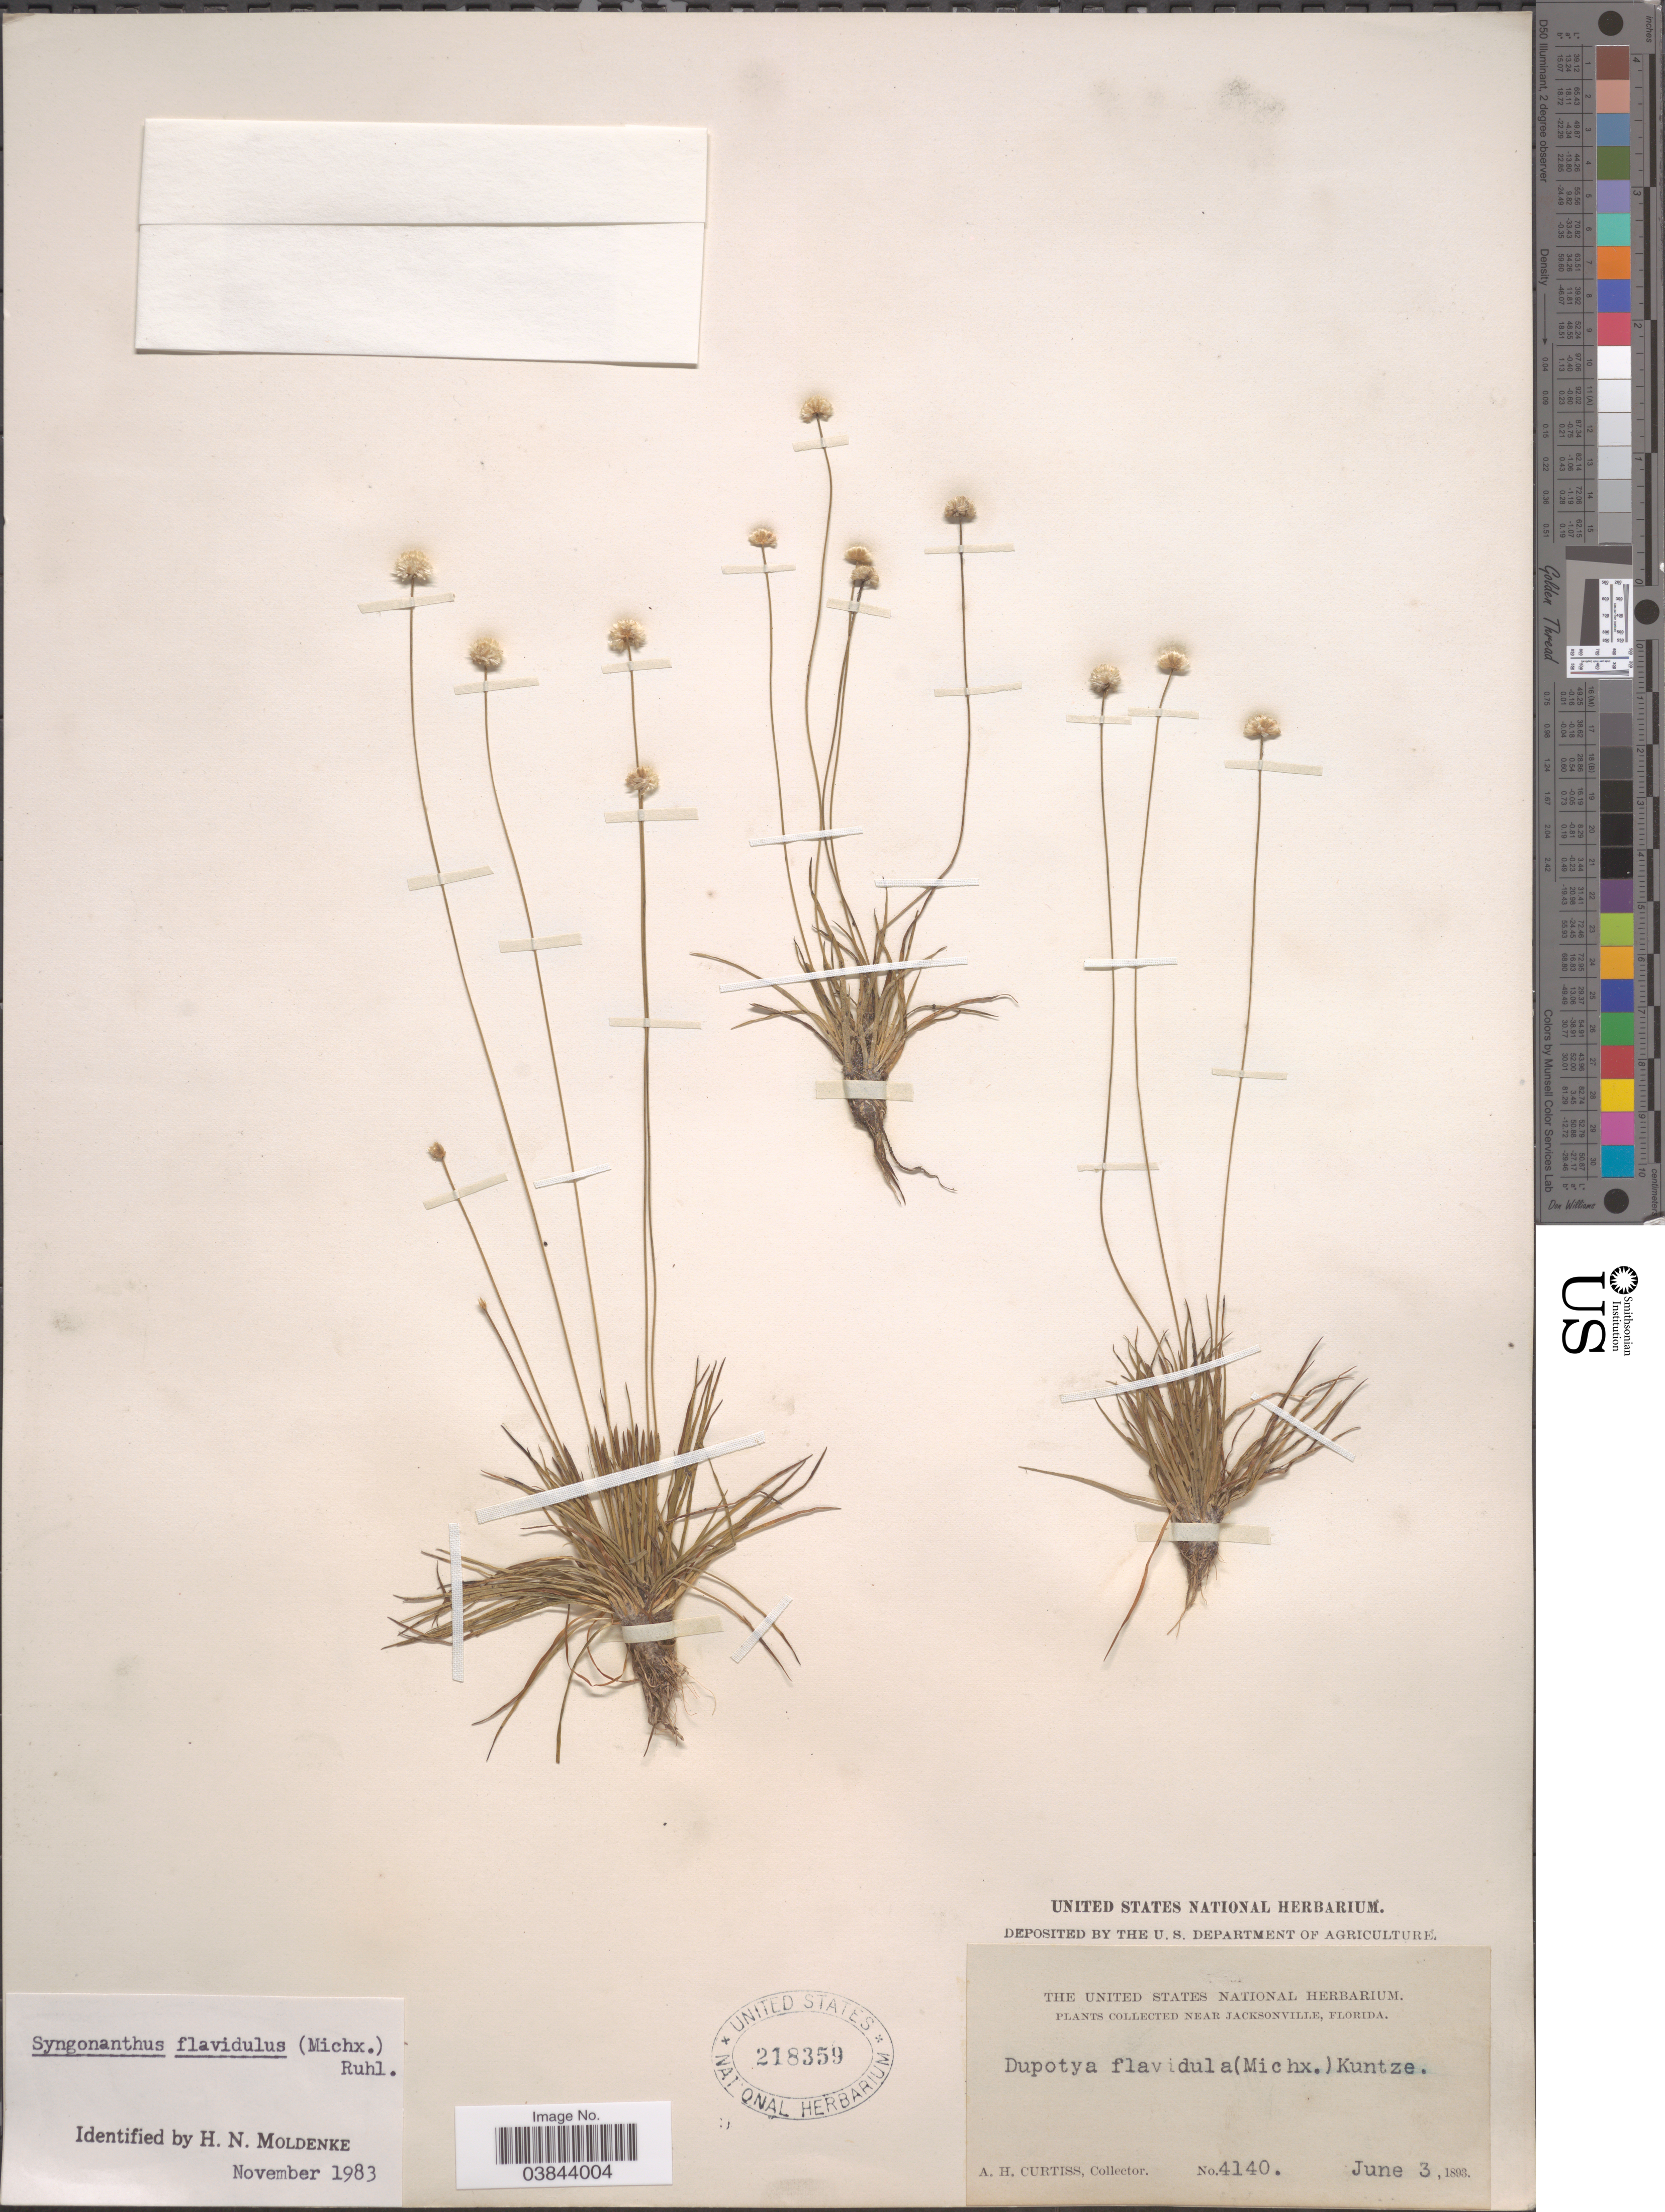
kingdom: Plantae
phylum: Tracheophyta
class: Liliopsida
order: Poales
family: Eriocaulaceae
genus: Syngonanthus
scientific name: Syngonanthus flavidulus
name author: (Michx.) Ruhland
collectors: A. H. Curtiss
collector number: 4140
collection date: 1893-06-03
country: United States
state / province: Florida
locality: Near Jacksonville.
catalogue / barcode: US 218359